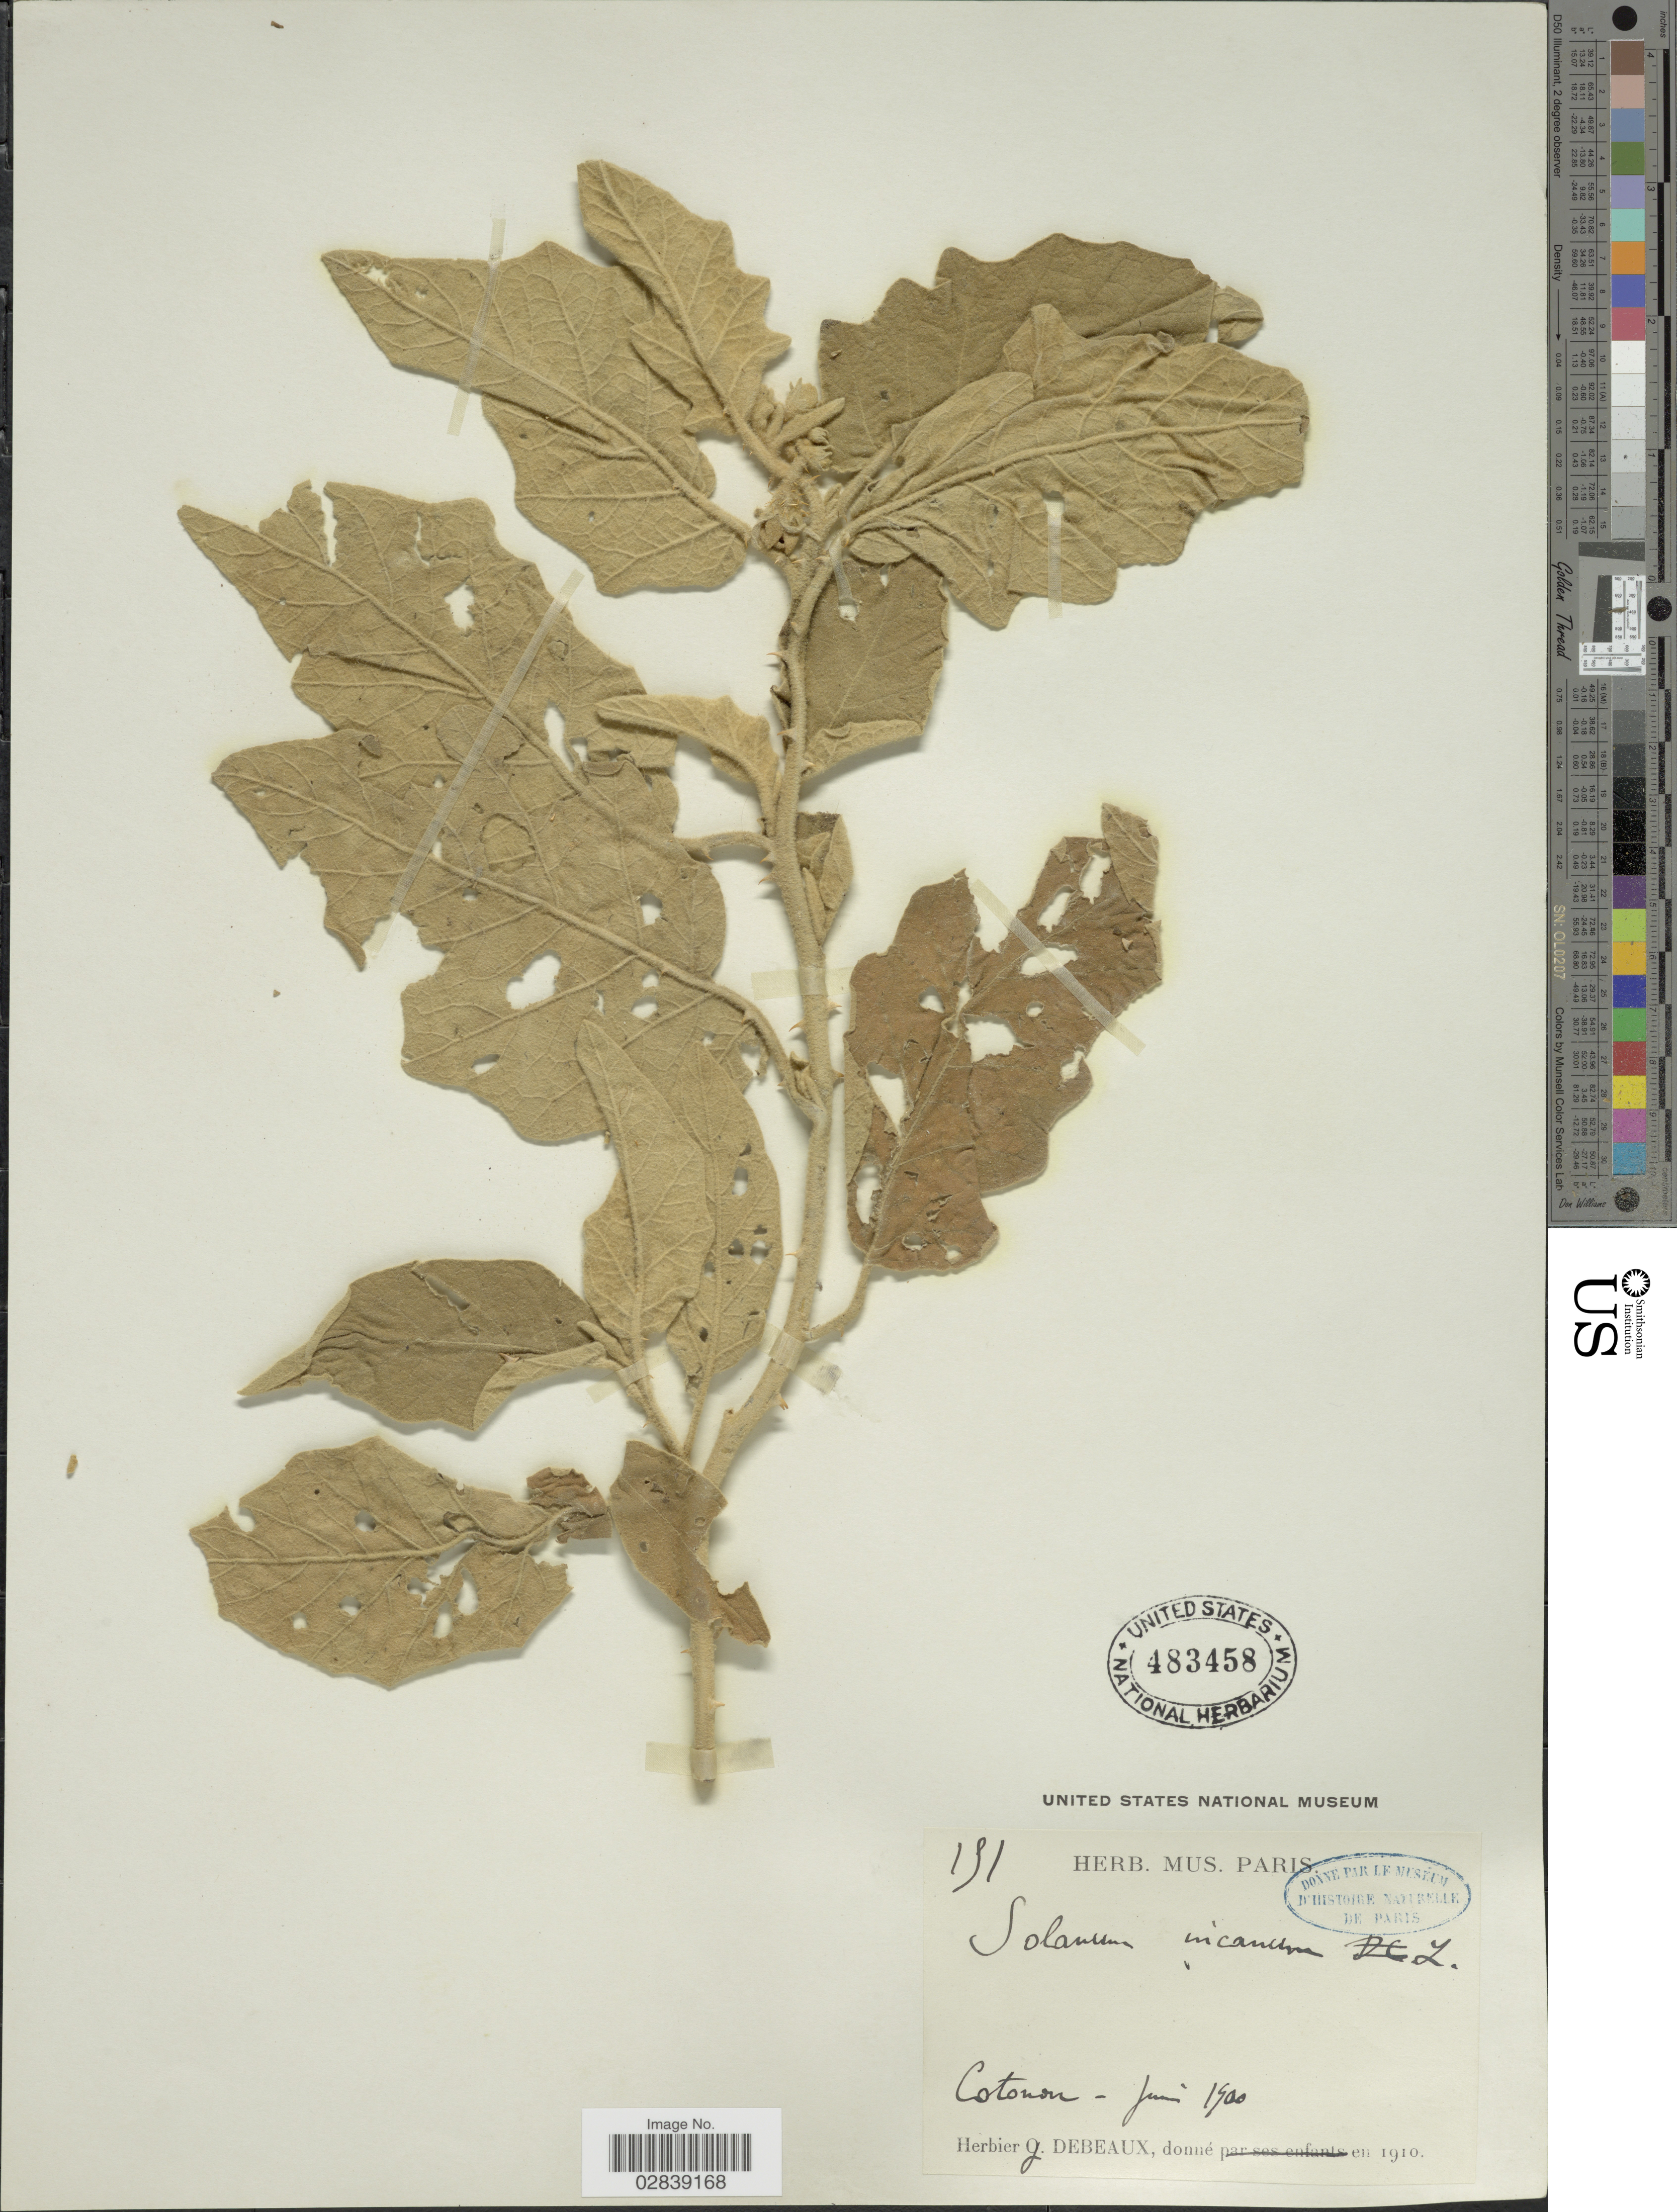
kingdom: Plantae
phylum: Tracheophyta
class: Magnoliopsida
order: Solanales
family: Solanaceae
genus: Solanum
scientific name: Solanum incanum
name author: L.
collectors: Ex herb. G. Debeaux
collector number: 151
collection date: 1900-06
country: Benin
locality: Cotonou.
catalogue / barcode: US 483458